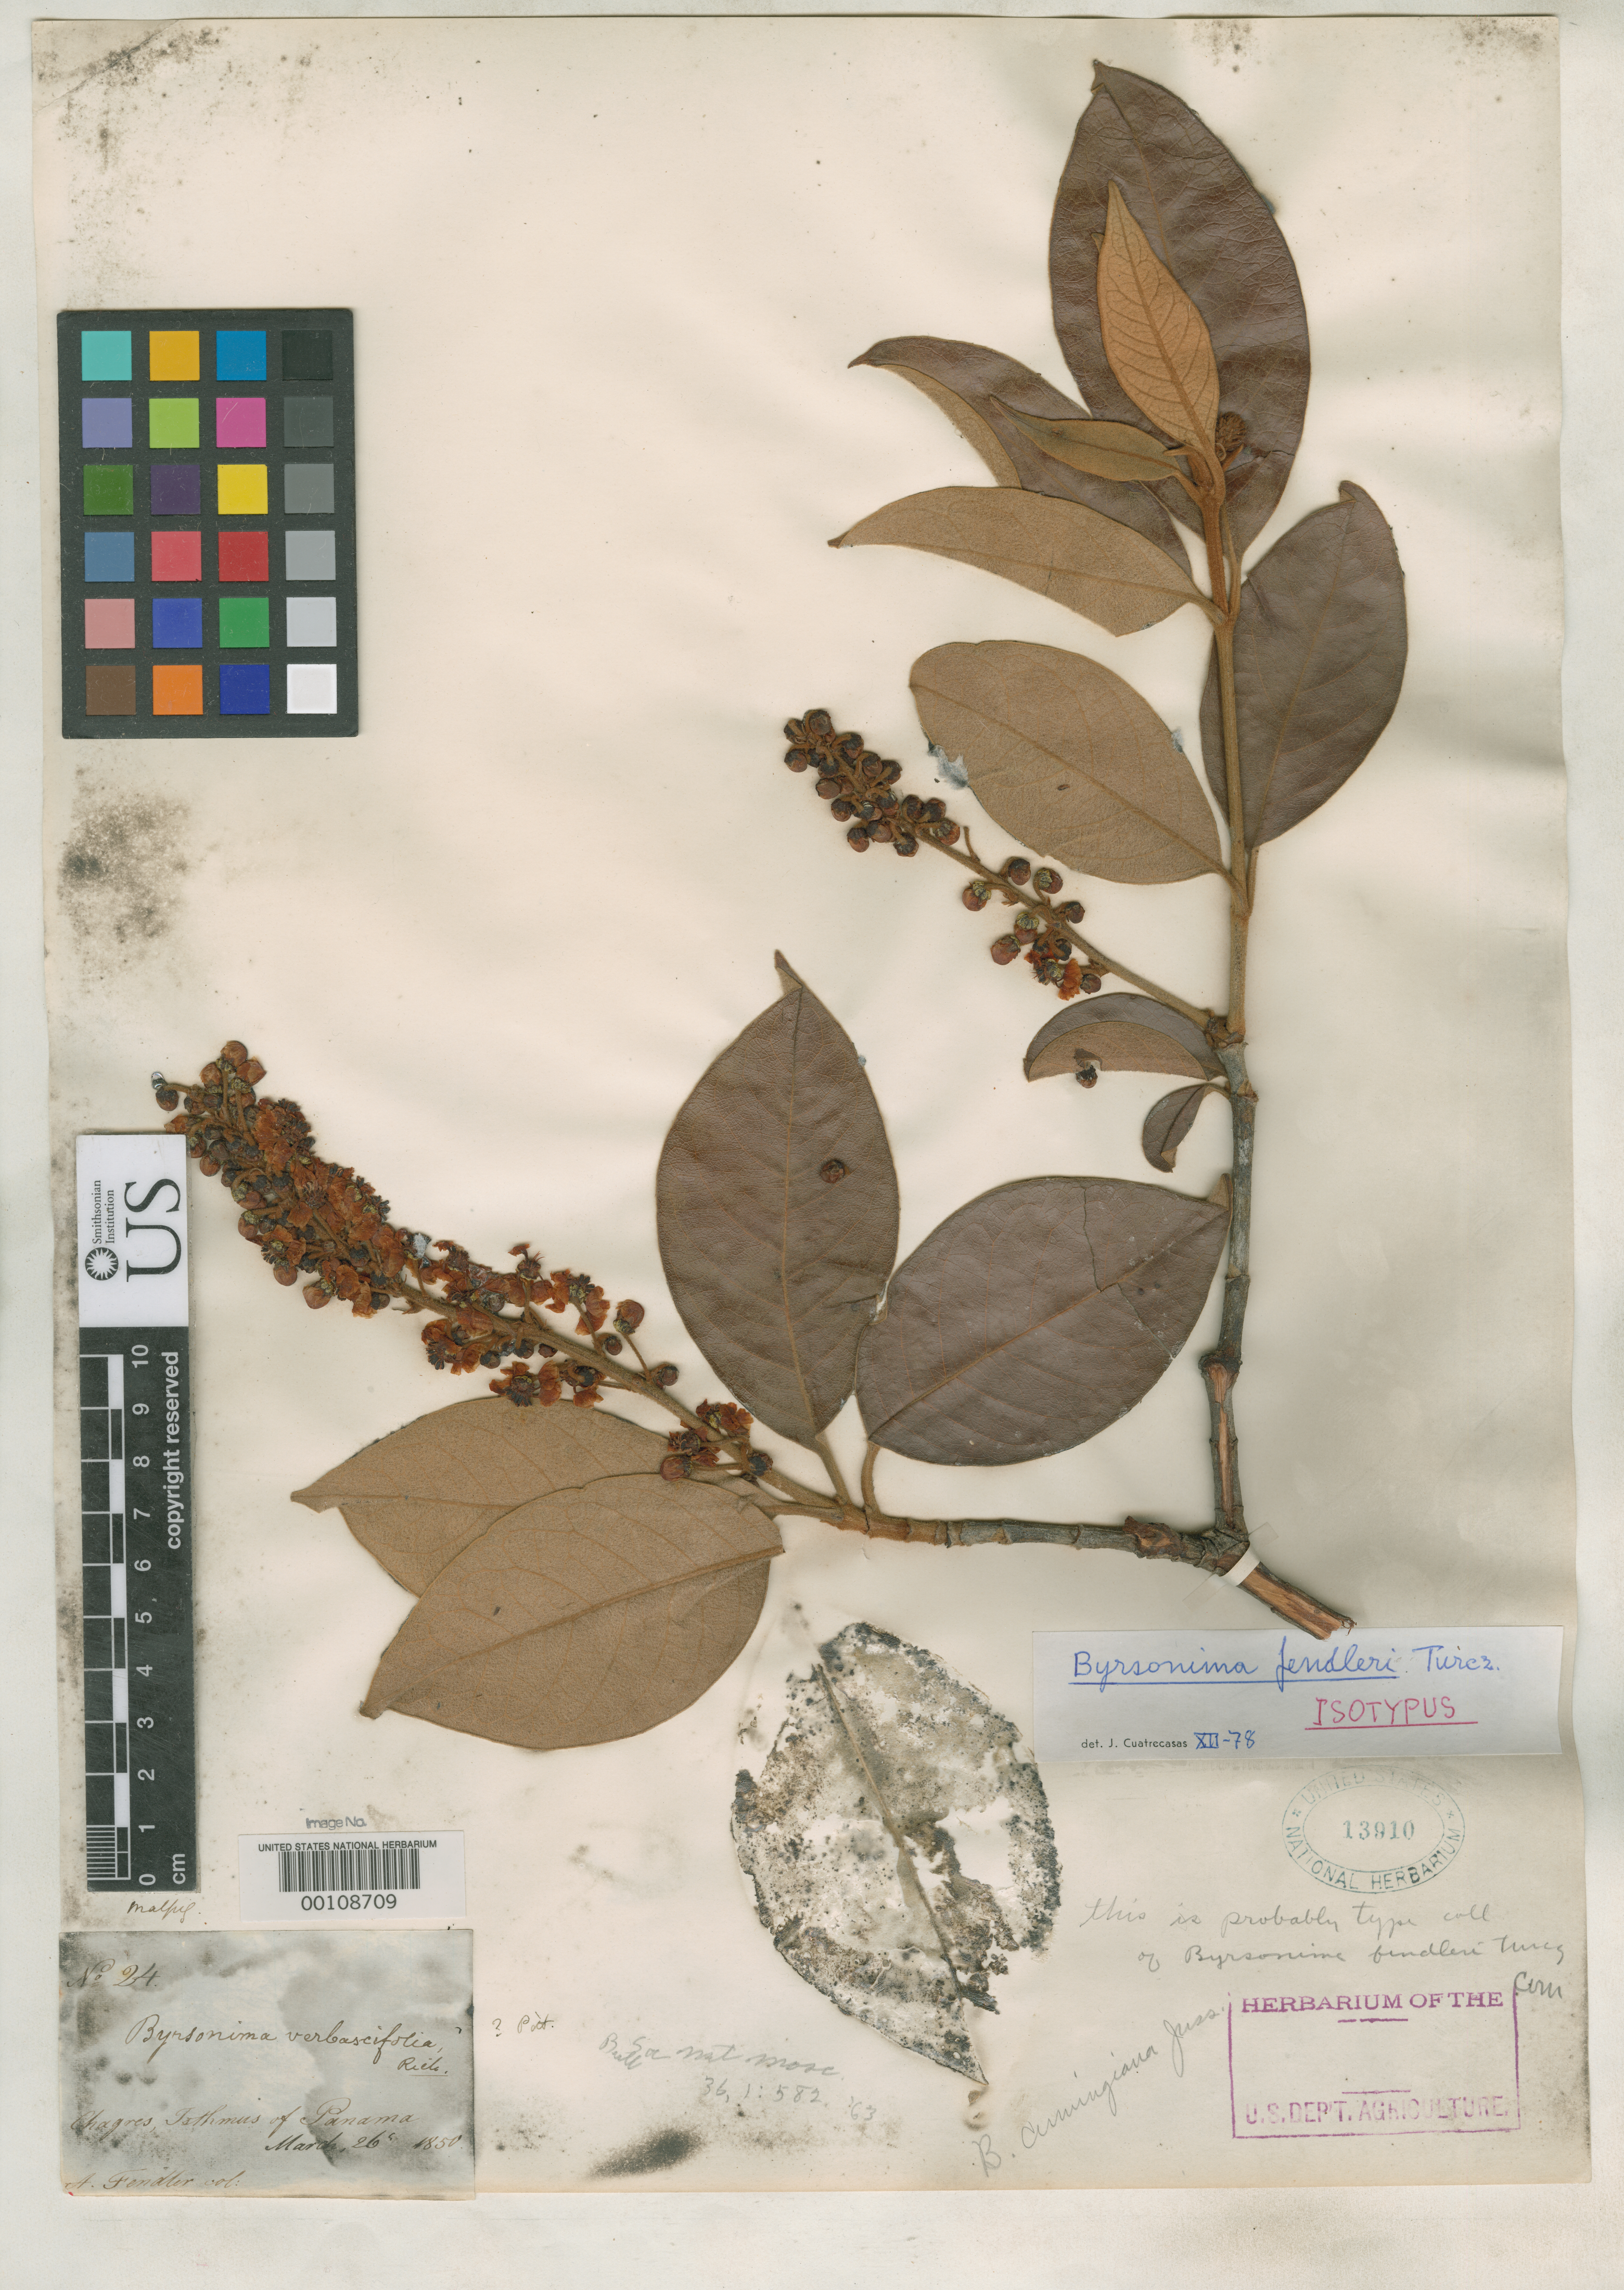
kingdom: Plantae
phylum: Tracheophyta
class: Magnoliopsida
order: Malpighiales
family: Malpighiaceae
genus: Byrsonima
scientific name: Byrsonima fendleri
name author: Turcz.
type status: Isotype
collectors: A. Fendler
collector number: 24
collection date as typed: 26 Mar 1850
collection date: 1850-03-26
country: Panama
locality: Chargres, Isthmus of Panama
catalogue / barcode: US 13910